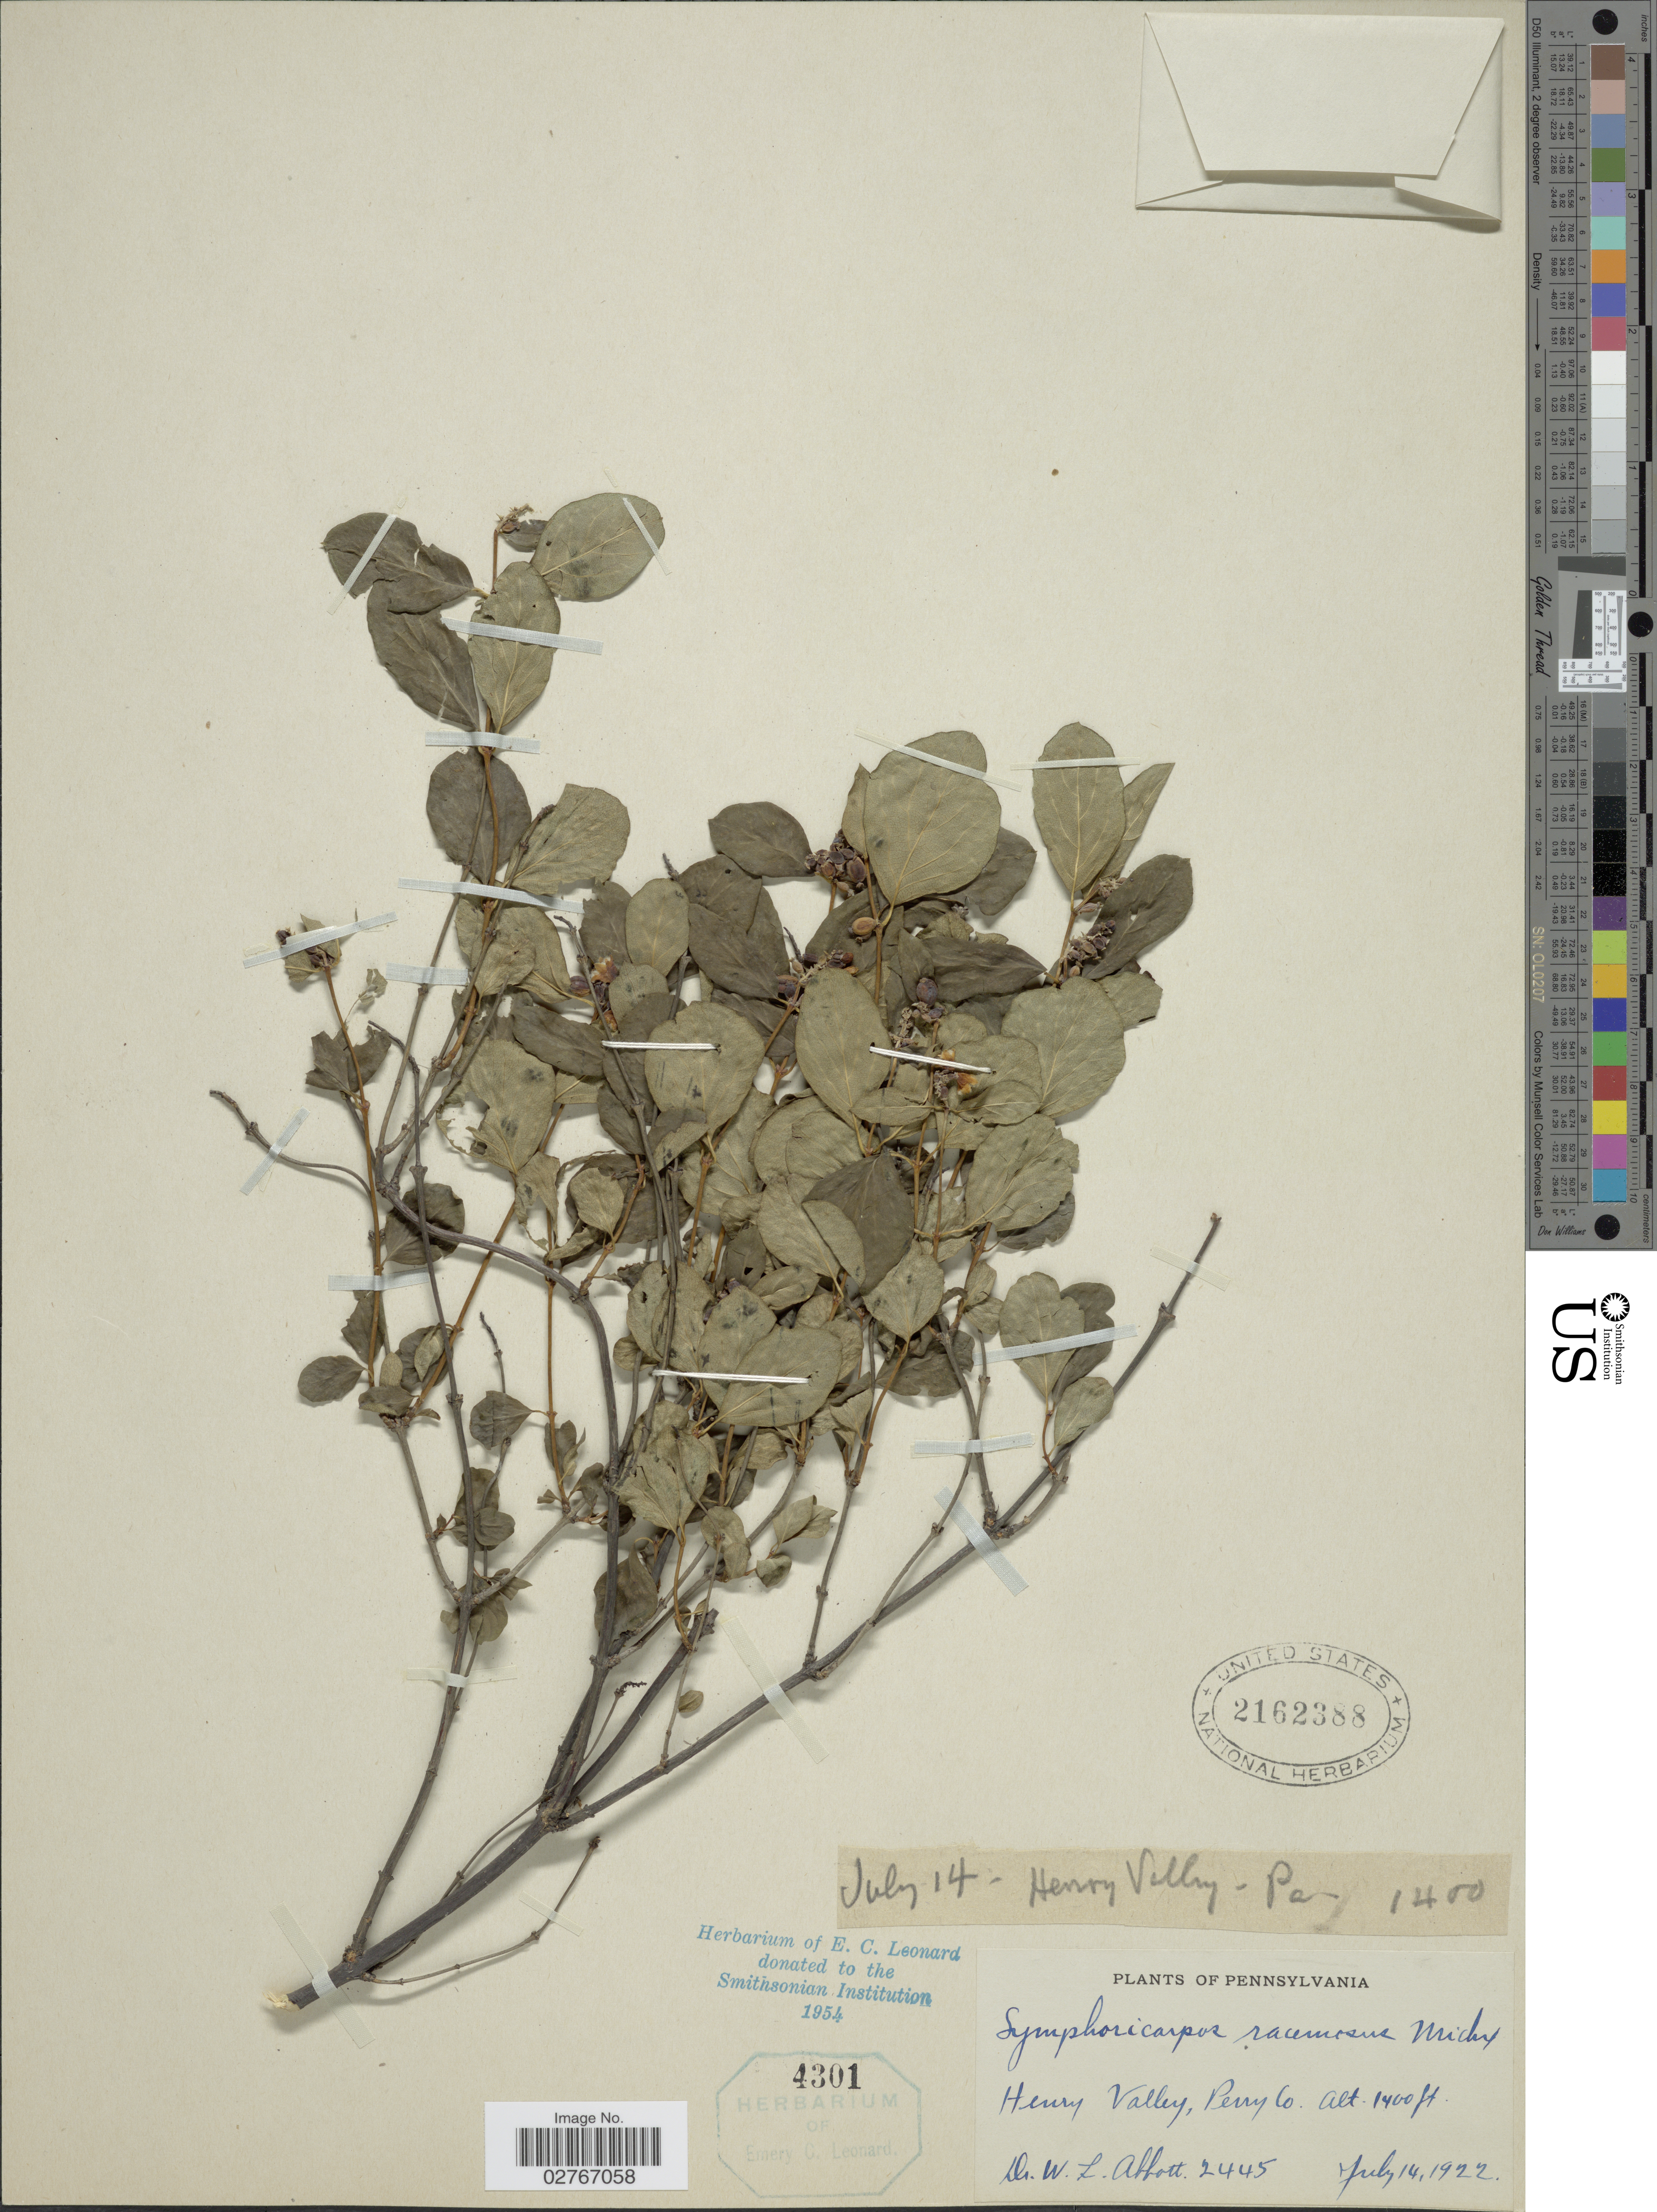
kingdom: Plantae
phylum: Tracheophyta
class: Magnoliopsida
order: Dipsacales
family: Caprifoliaceae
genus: Symphoricarpos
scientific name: Symphoricarpos albus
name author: (L.) S.F. Blake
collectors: W. L. Abbott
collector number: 2445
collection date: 1922-07-14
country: United States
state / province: Pennsylvania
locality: Henry Valley, Perry Co.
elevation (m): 427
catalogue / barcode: US 2162388